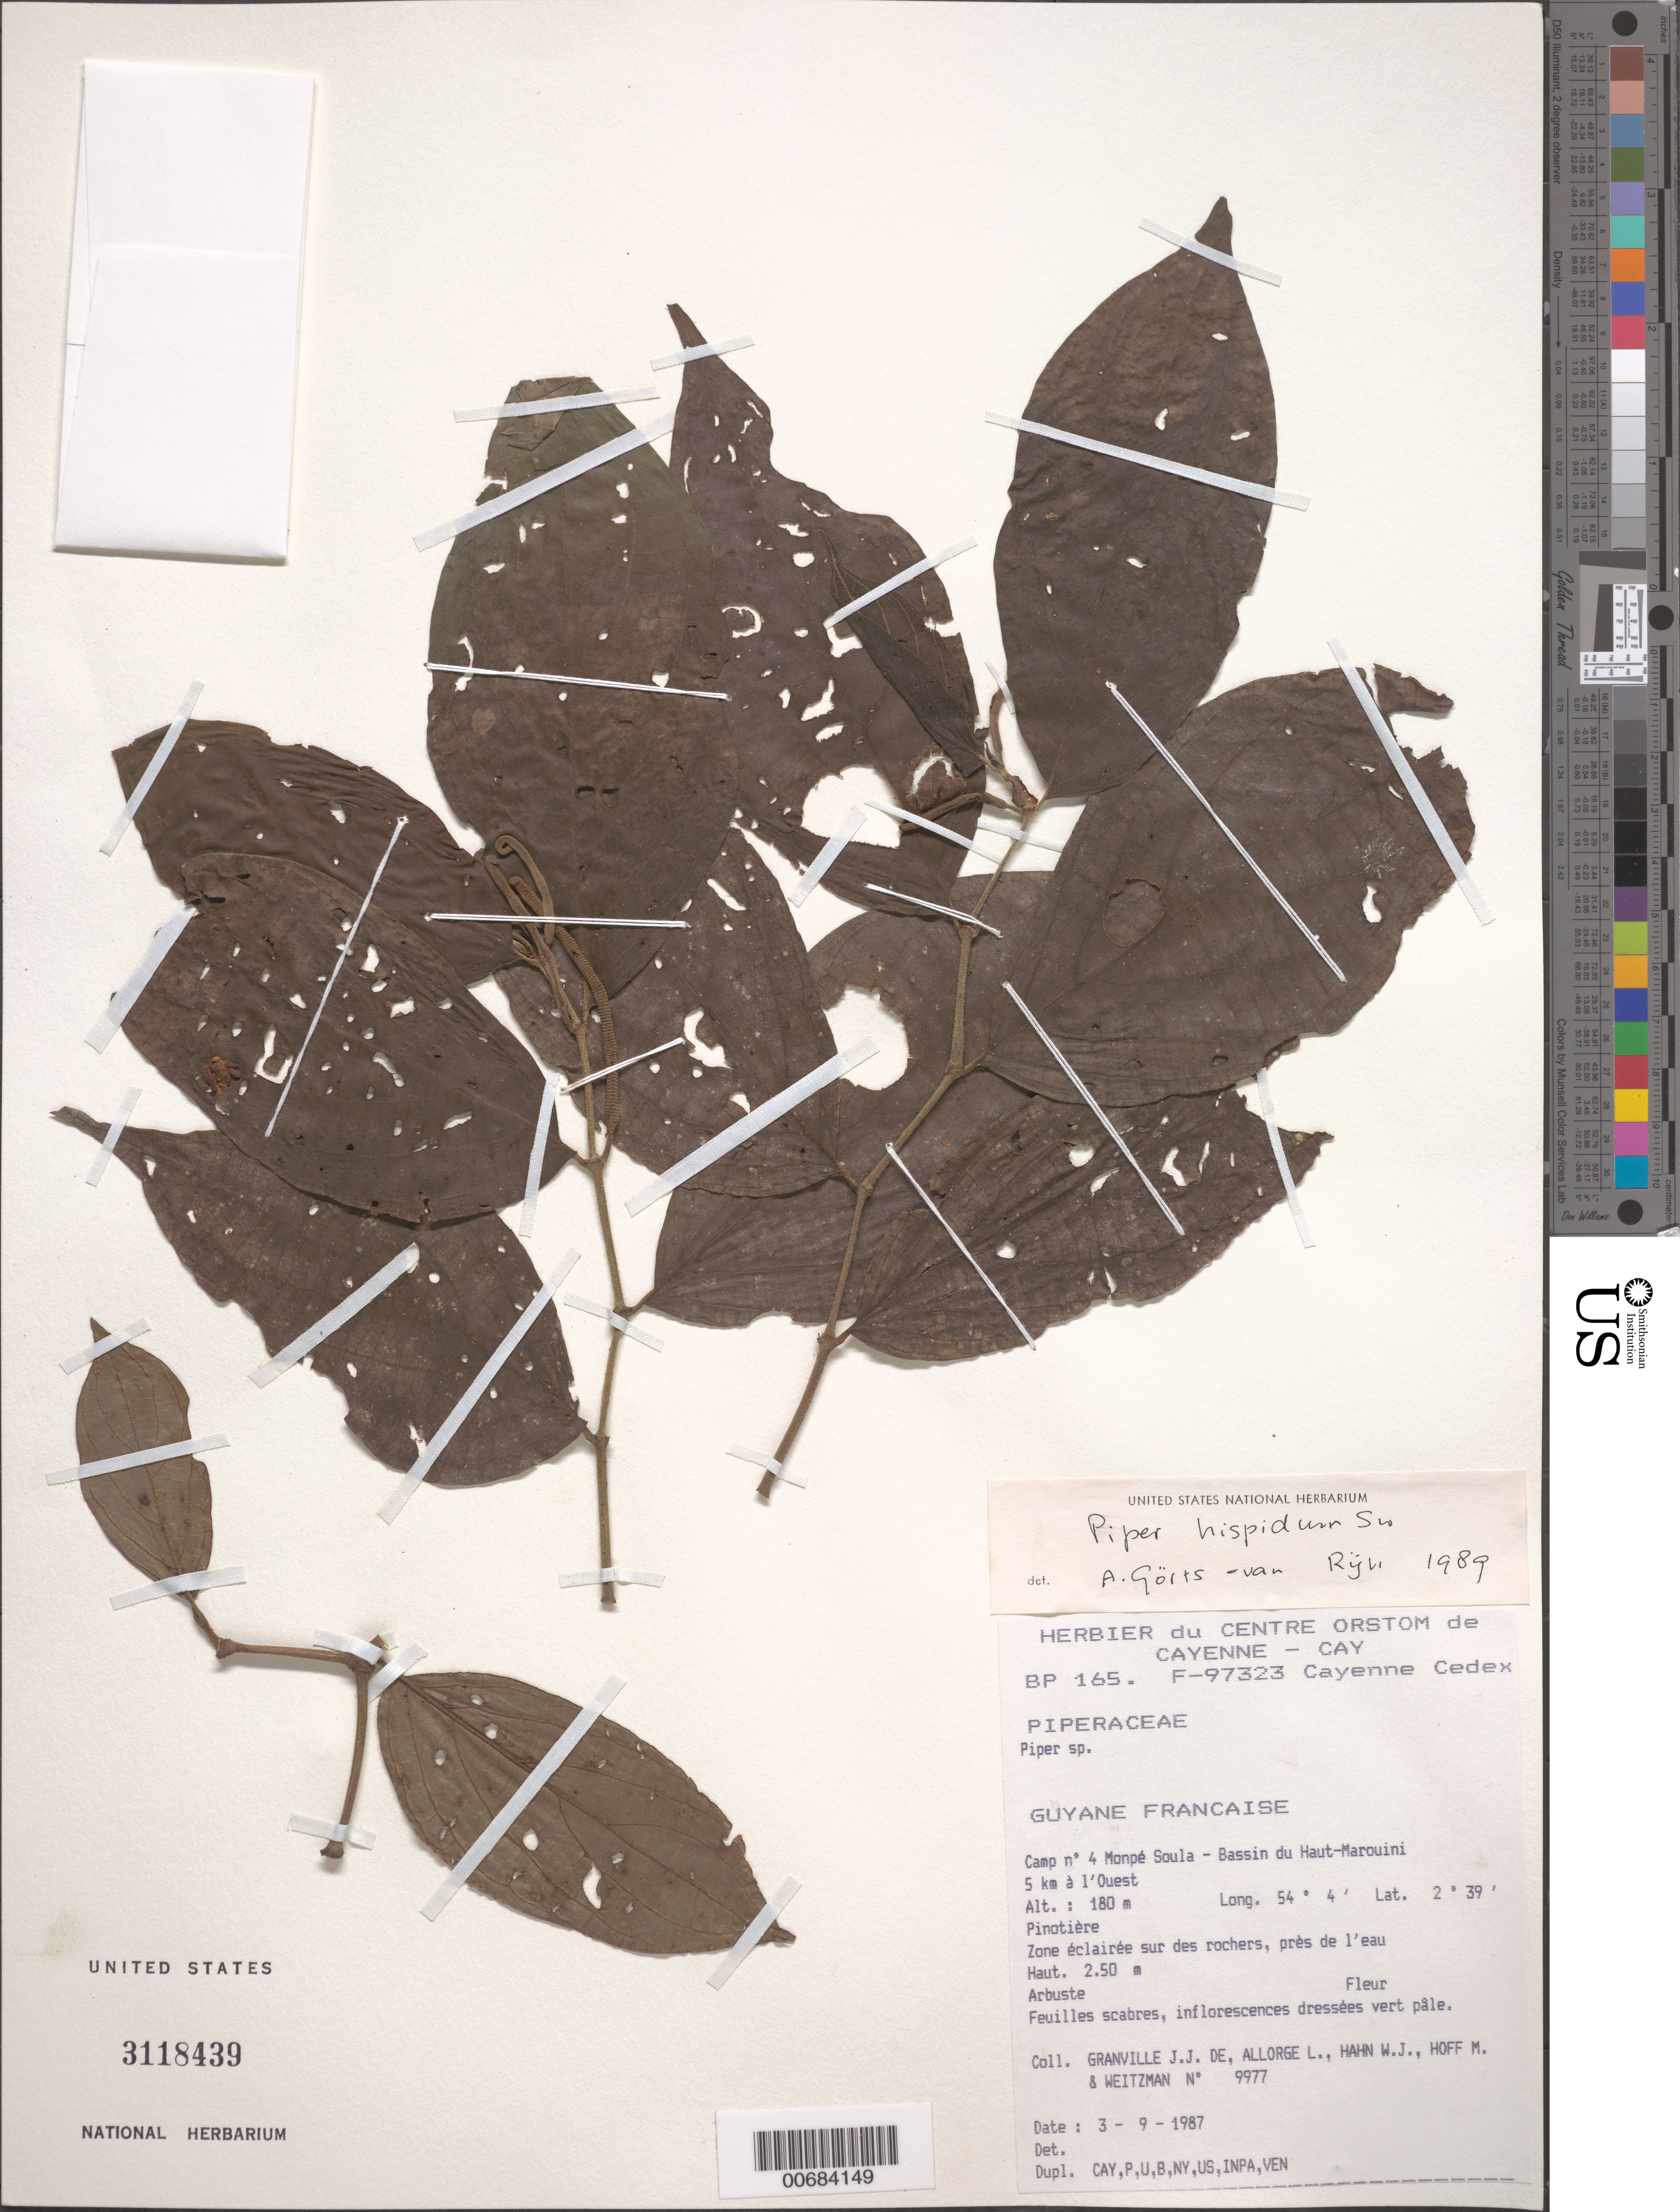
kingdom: Plantae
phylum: Tracheophyta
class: Magnoliopsida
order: Piperales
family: Piperaceae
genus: Piper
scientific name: Piper hispidum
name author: Sw.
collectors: J.-J. de Granville, L. Allorge, W. J. Hahn, M. Hoff & Weitzman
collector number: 9977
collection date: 1987-09-03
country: French Guiana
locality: Guyane Francaise. Camp n° 4 Monpé Soula - Bassin du Haut-Marouini 5 km à l'Ouest.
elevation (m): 180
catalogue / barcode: US 3118439